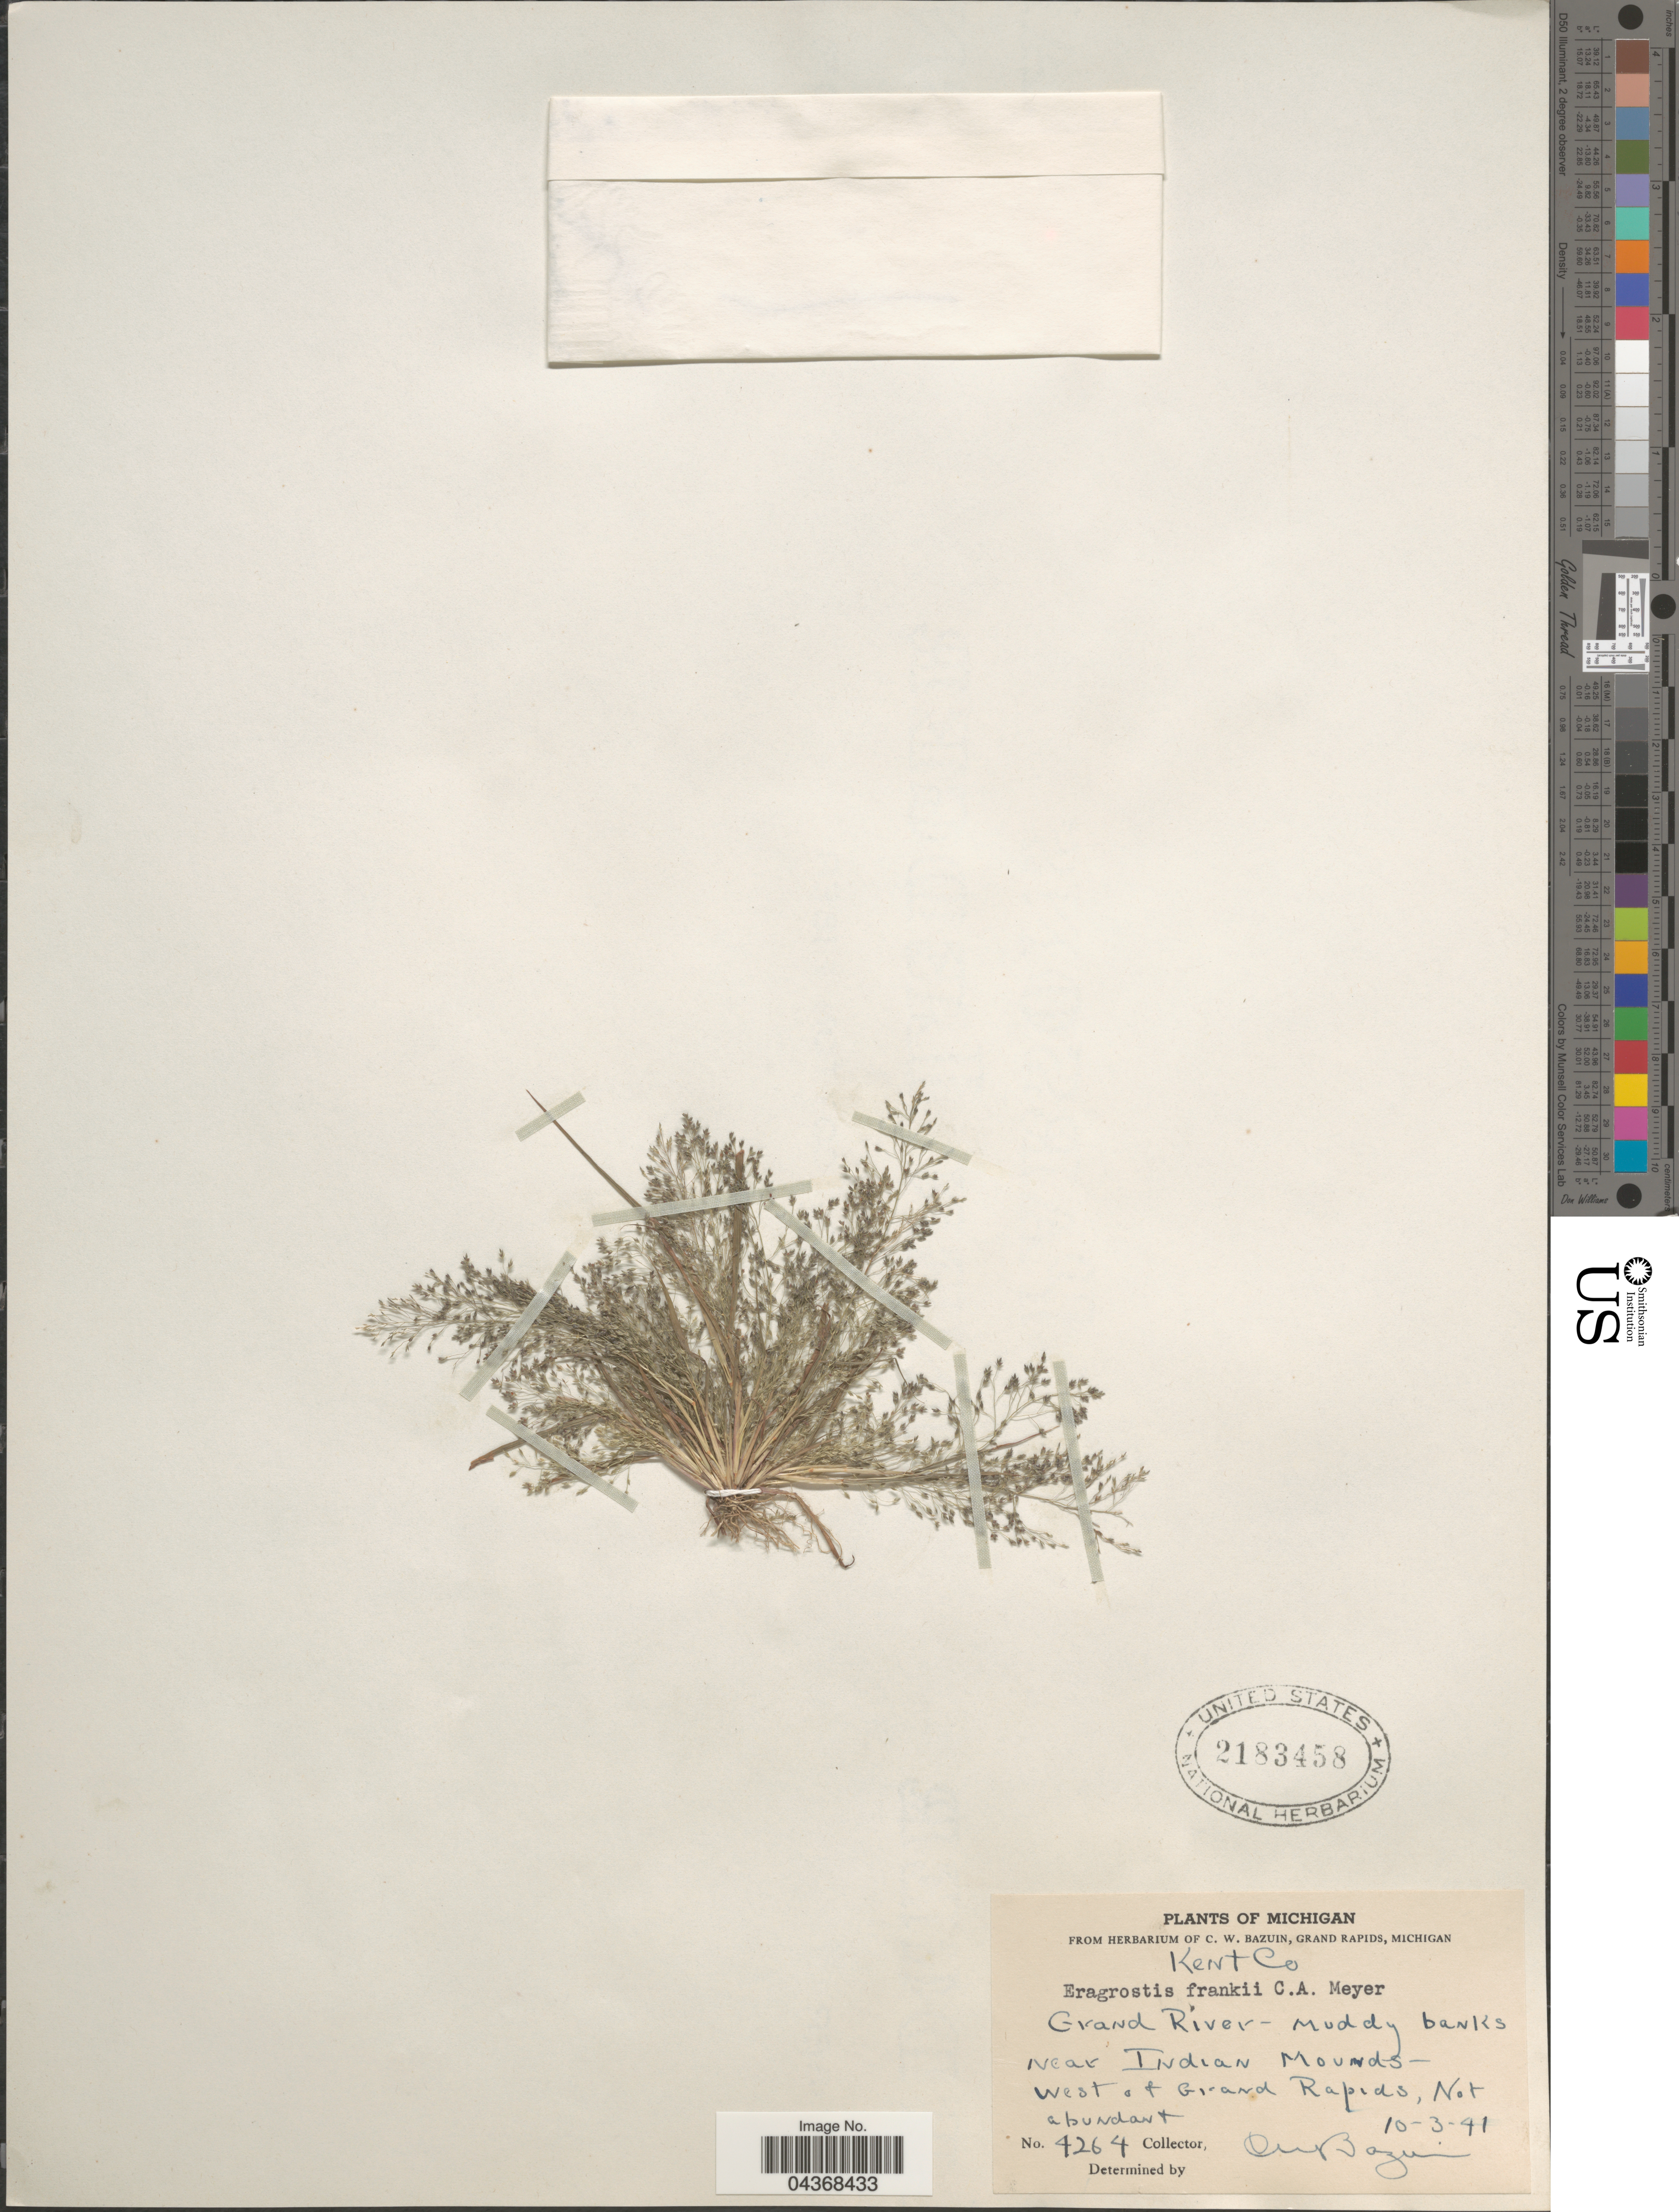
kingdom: Plantae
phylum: Tracheophyta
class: Liliopsida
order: Poales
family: Poaceae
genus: Eragrostis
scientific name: Eragrostis frankii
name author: C.A. Mey. ex Steud.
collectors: C. Bazuin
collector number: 4264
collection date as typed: Transcribed d/m/y: 3/10/41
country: United States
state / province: Michigan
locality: Kent Co. Grand River. Near Indian Mounds - west of Grand Rapids.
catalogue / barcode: US 2183458